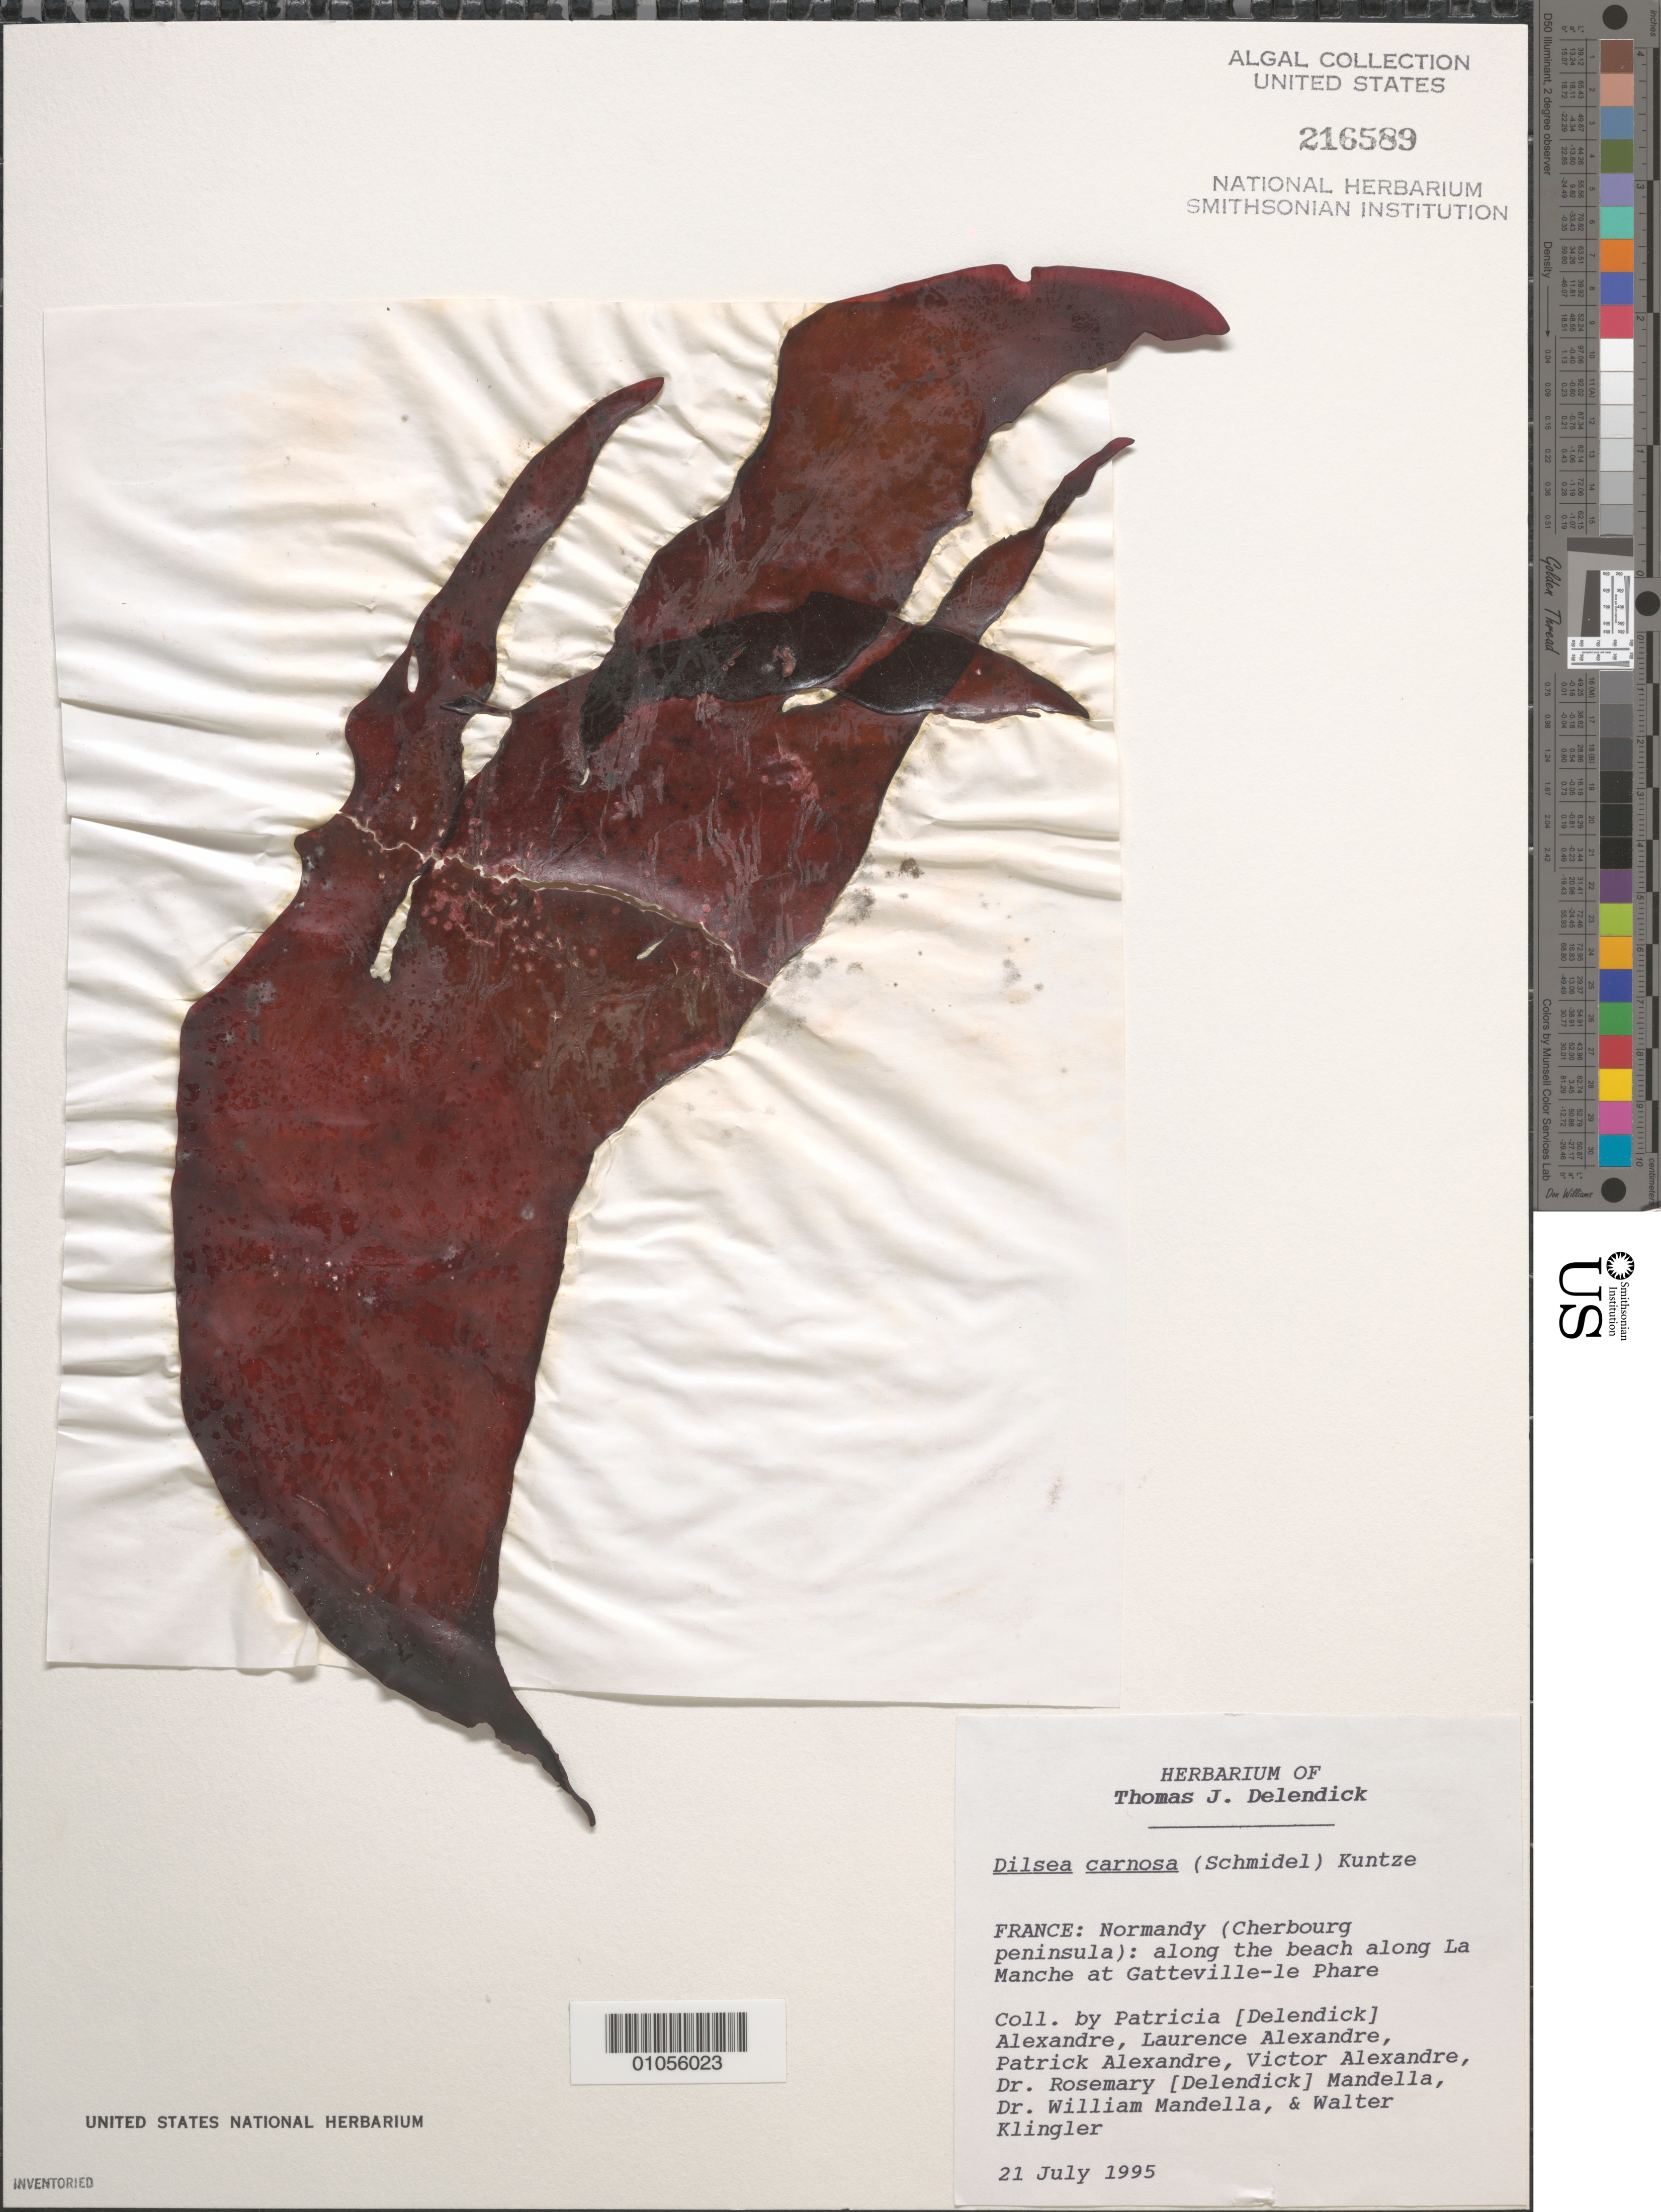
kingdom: Plantae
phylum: Rhodophyta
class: Florideophyceae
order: Gigartinales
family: Dumontiaceae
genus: Dilsea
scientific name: Dilsea carnosa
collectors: P. Alexandre, L. Alexandre, P. Alexandre, V. Alexandre, R. Mandella, W. Mandella & W. Klingler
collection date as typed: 21 Jul 1995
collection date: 1995-07-21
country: France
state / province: Normandie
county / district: Manche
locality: Normandy, Cherbourg Peninsula, beach along La Manche, Gatteville-le Phare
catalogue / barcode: US 216589